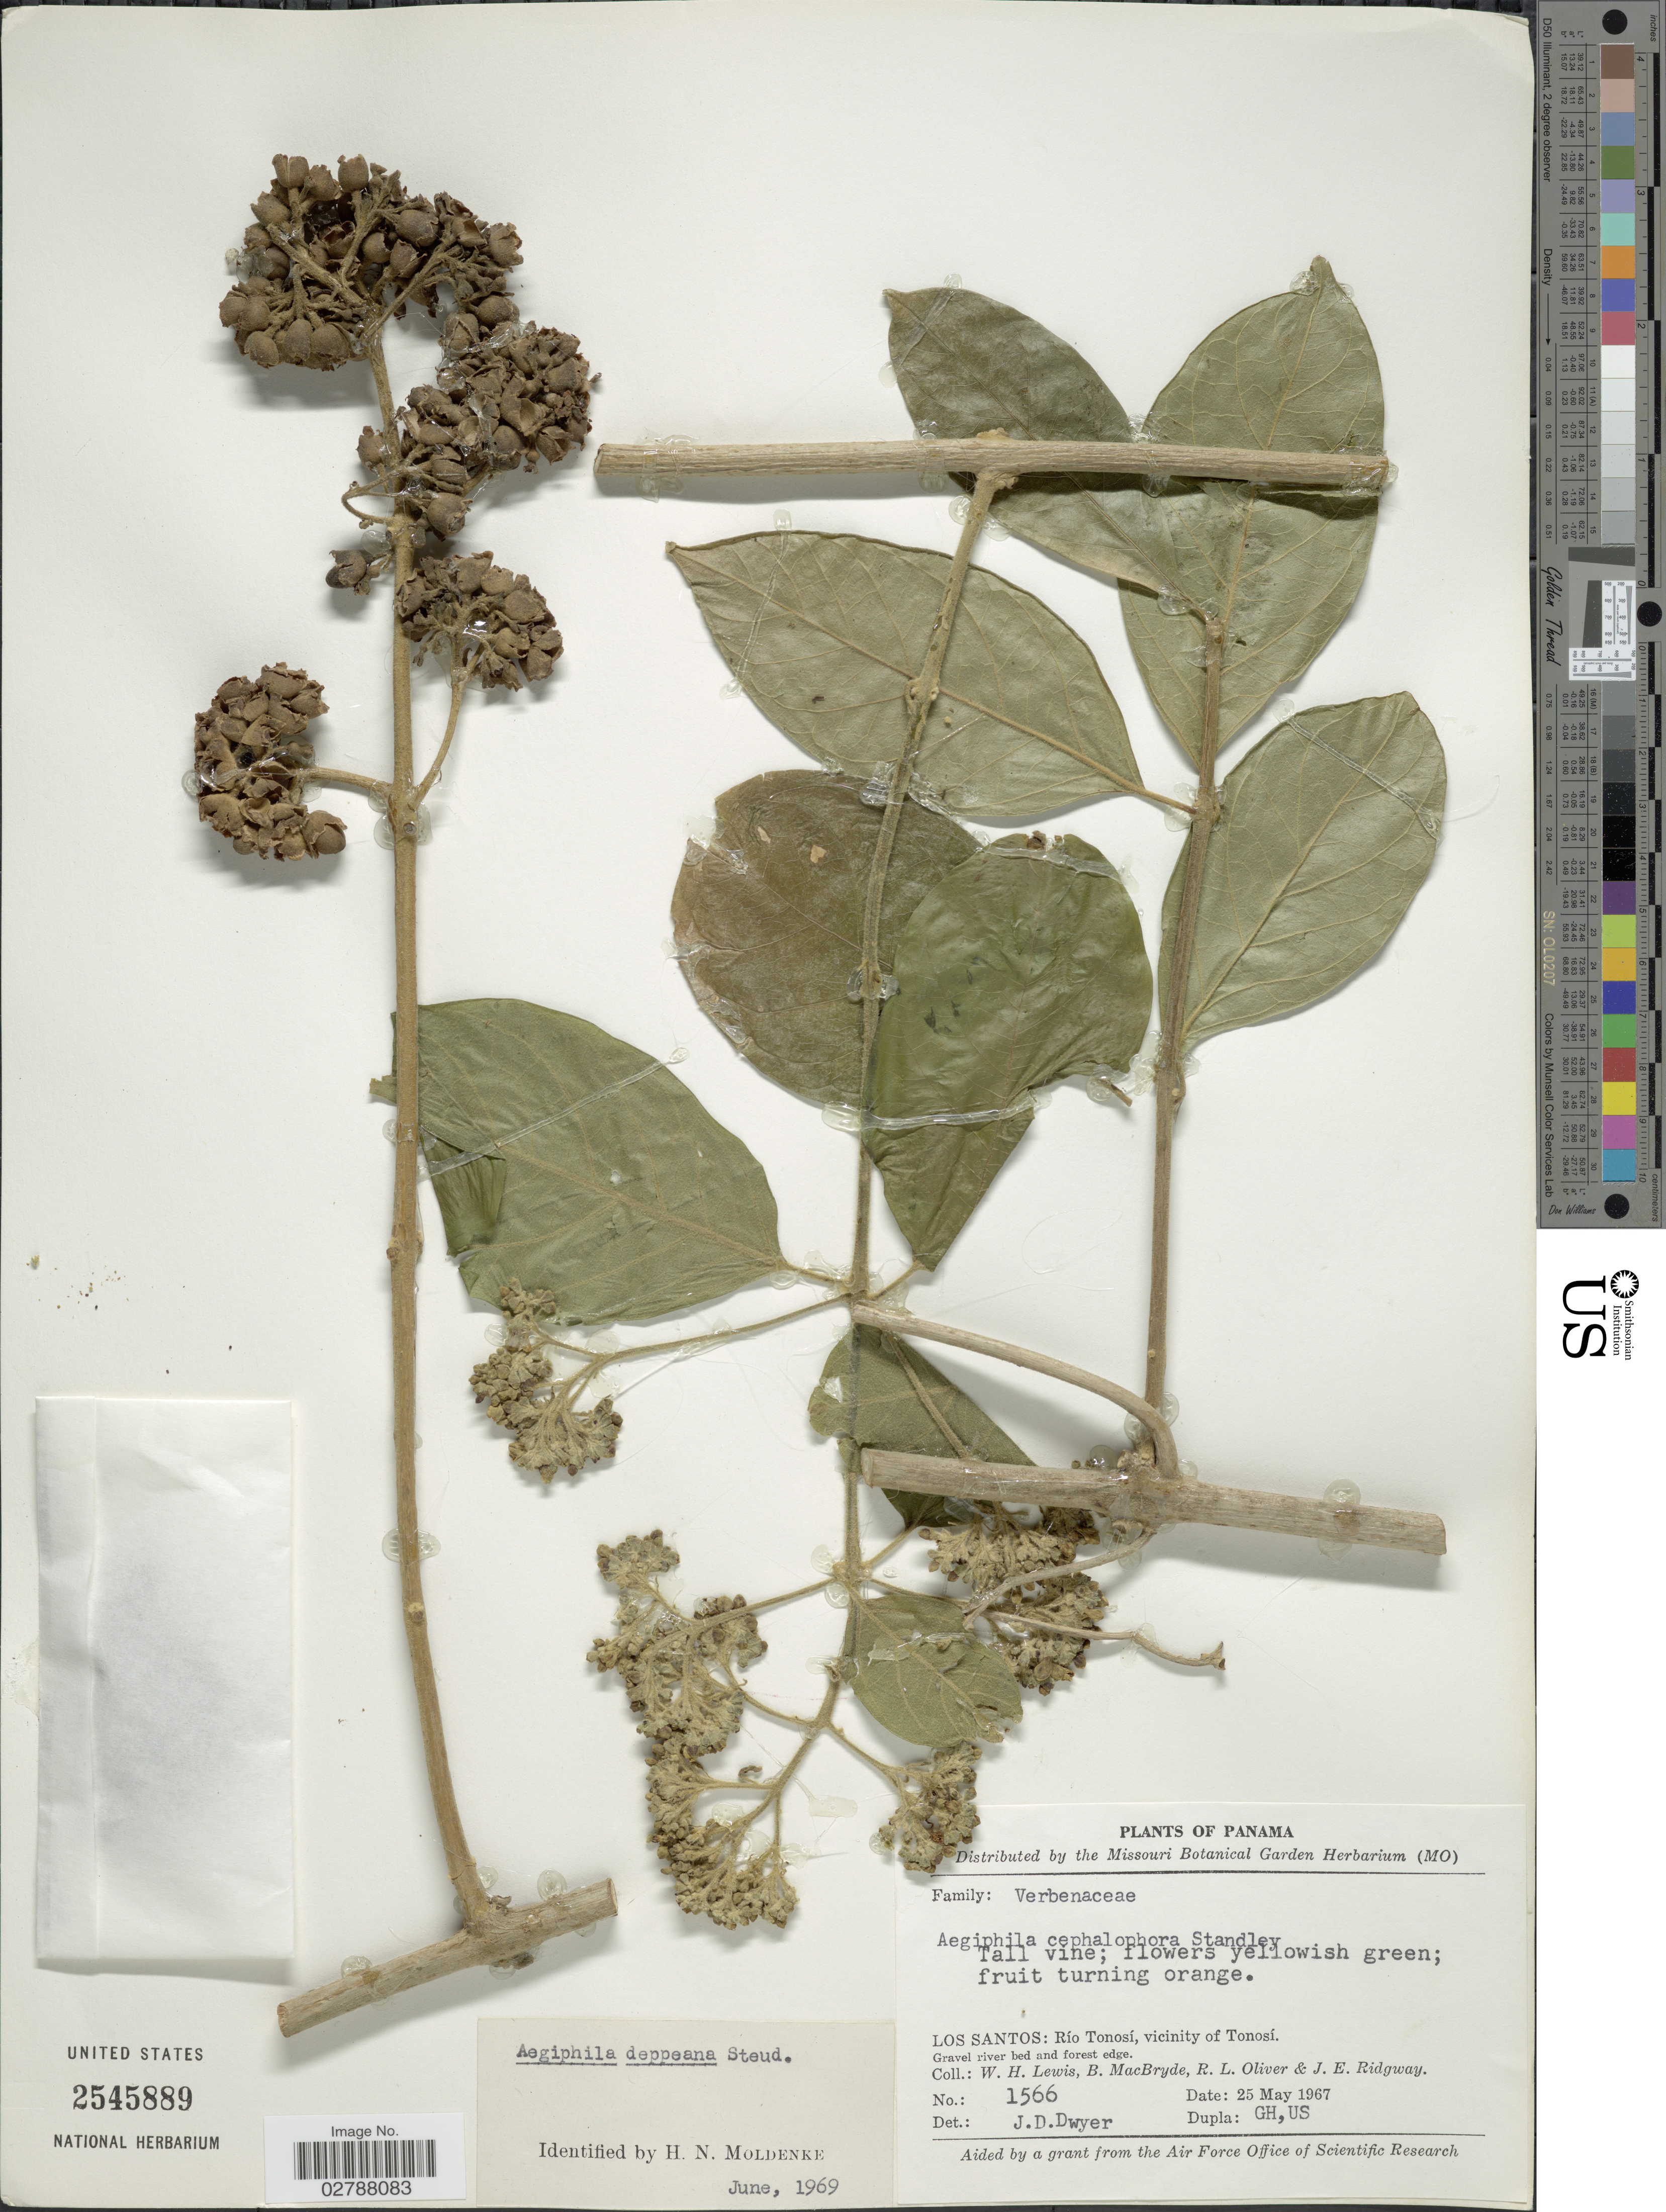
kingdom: Plantae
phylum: Tracheophyta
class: Magnoliopsida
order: Lamiales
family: Lamiaceae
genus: Aegiphila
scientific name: Aegiphila deppeana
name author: Steud.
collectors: W. H. Lewis, MacBryde, C., R. Oliver & J. Ridgway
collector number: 1566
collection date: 1967-05-25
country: Panama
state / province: Los Santos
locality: Río Tonosí, vicinity of Tonosí.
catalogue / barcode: US 2545889